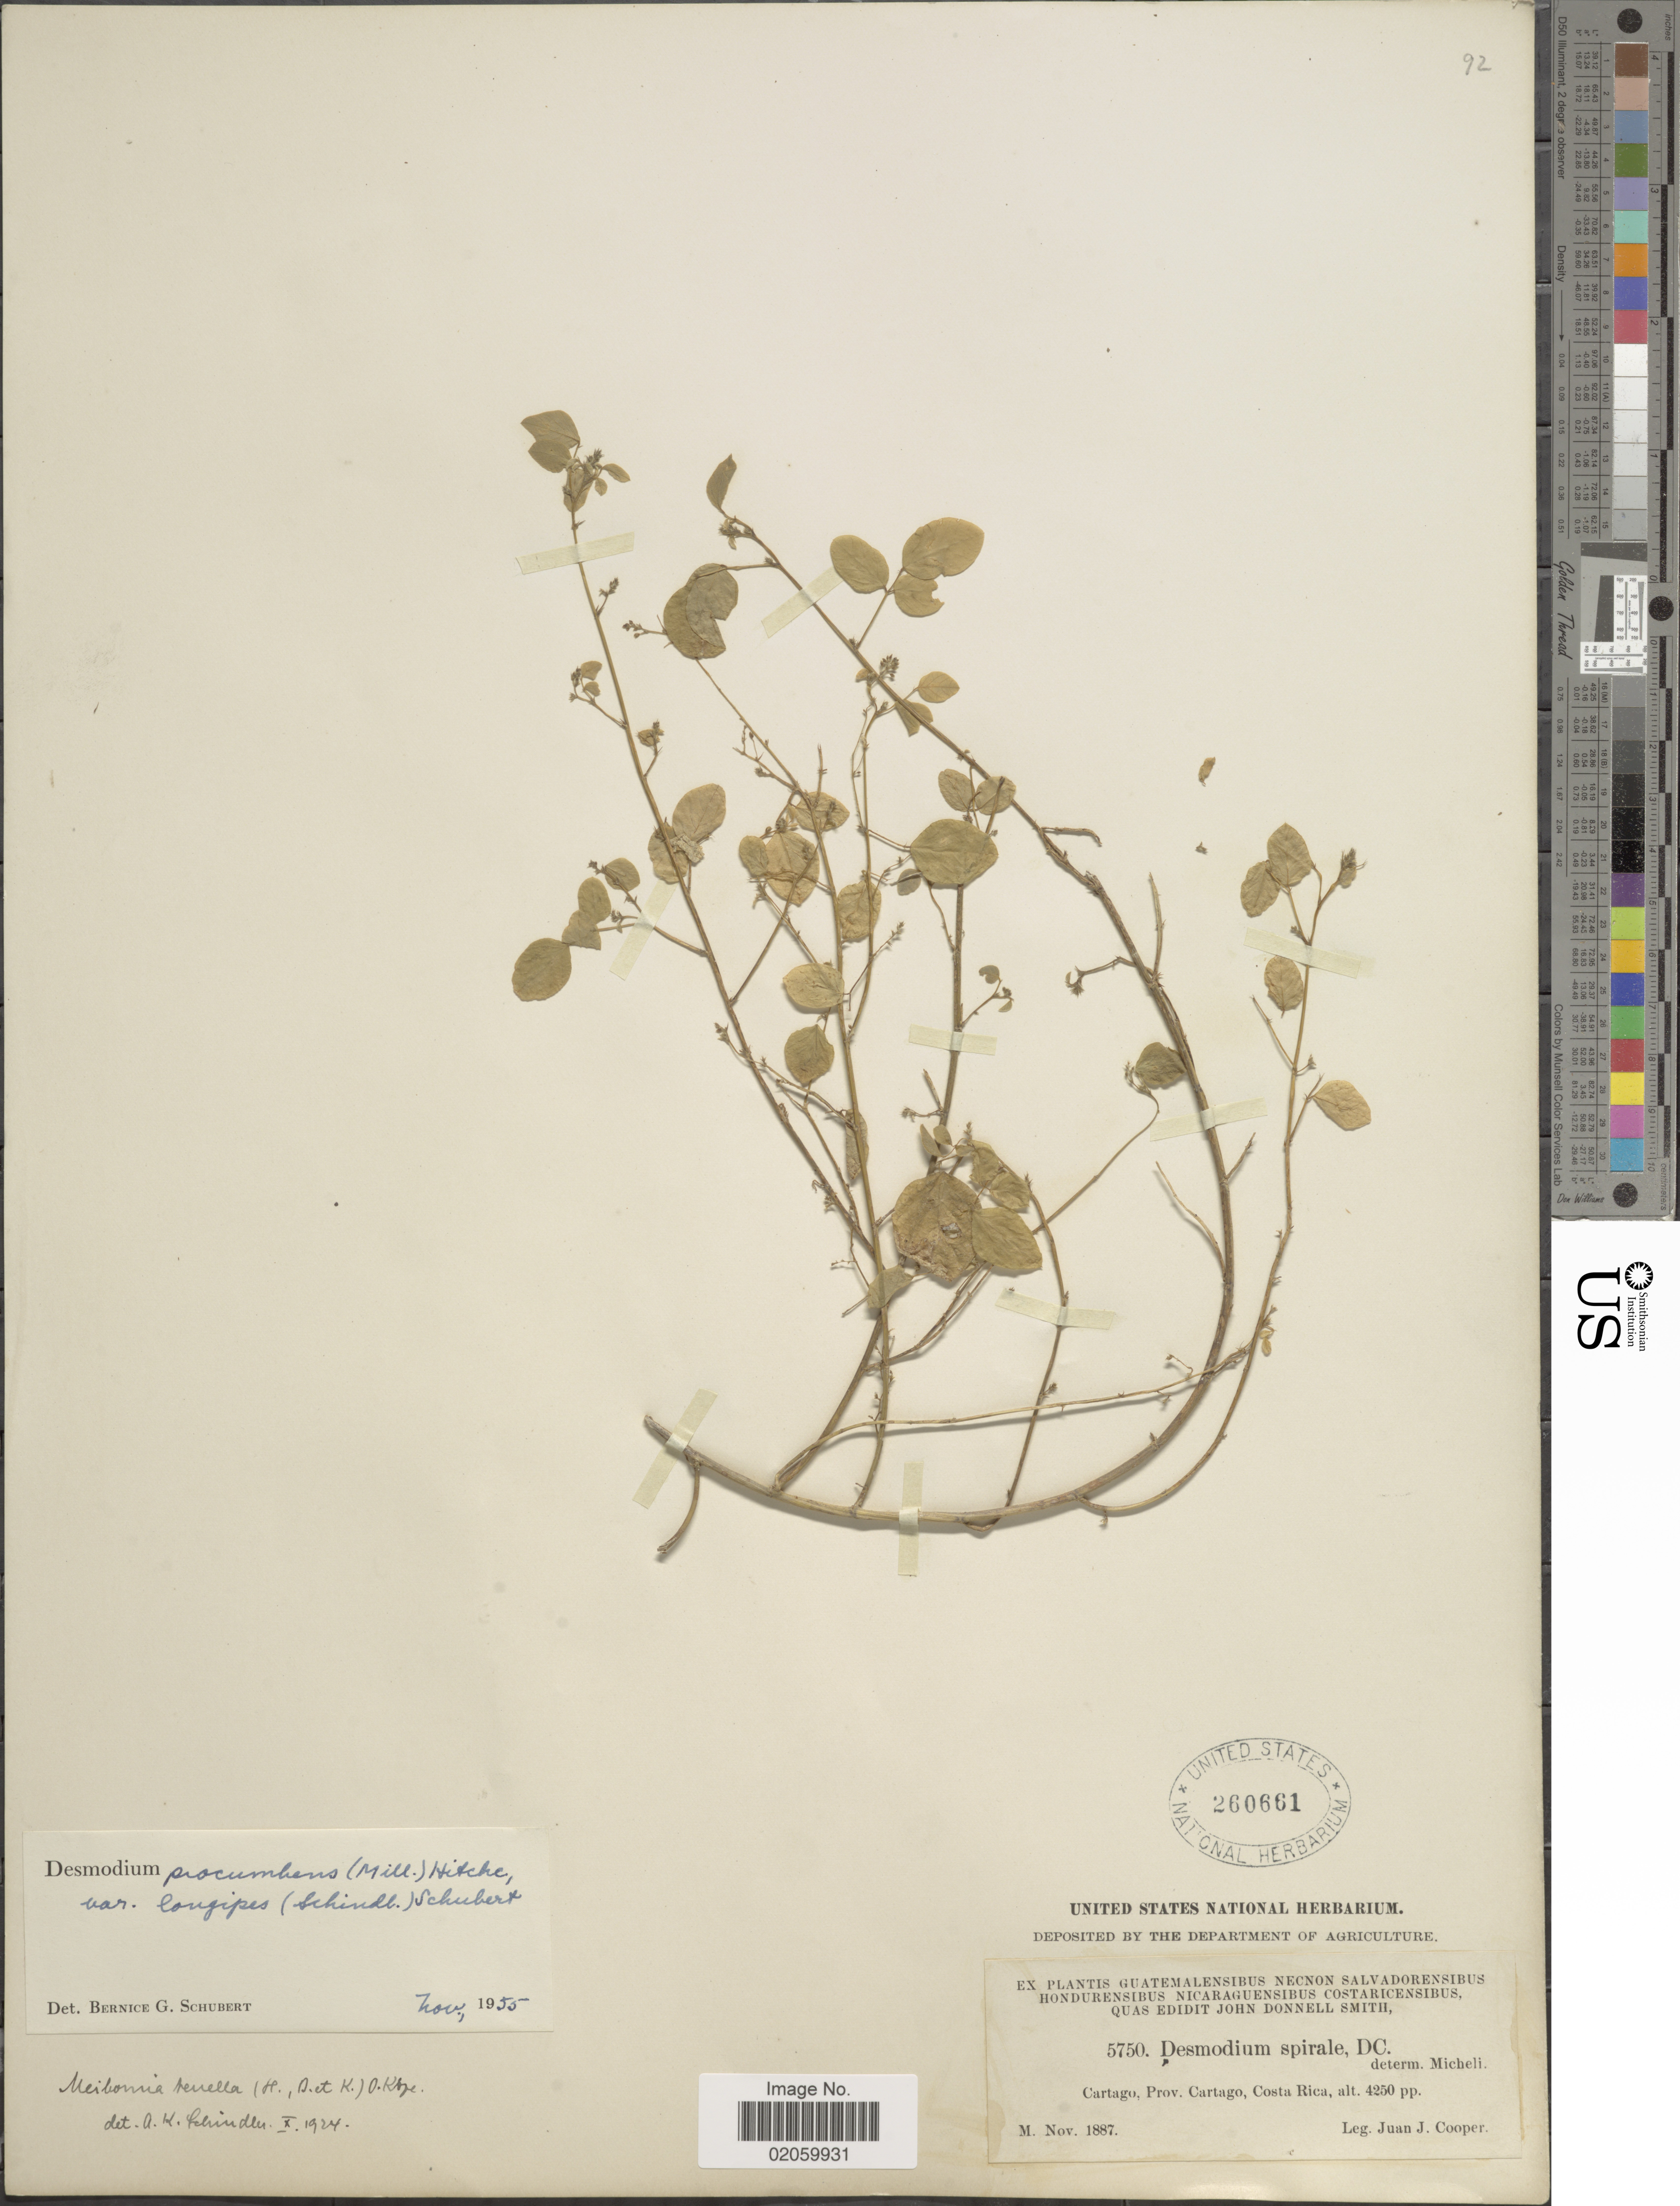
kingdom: Plantae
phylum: Tracheophyta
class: Magnoliopsida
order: Fabales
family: Fabaceae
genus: Desmodium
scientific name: Desmodium procumbens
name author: (Mill.) Hitchc.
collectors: J. J. Cooper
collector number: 5750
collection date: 1887-11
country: Costa Rica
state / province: Cartago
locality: Cartago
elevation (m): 1295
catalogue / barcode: US 260661